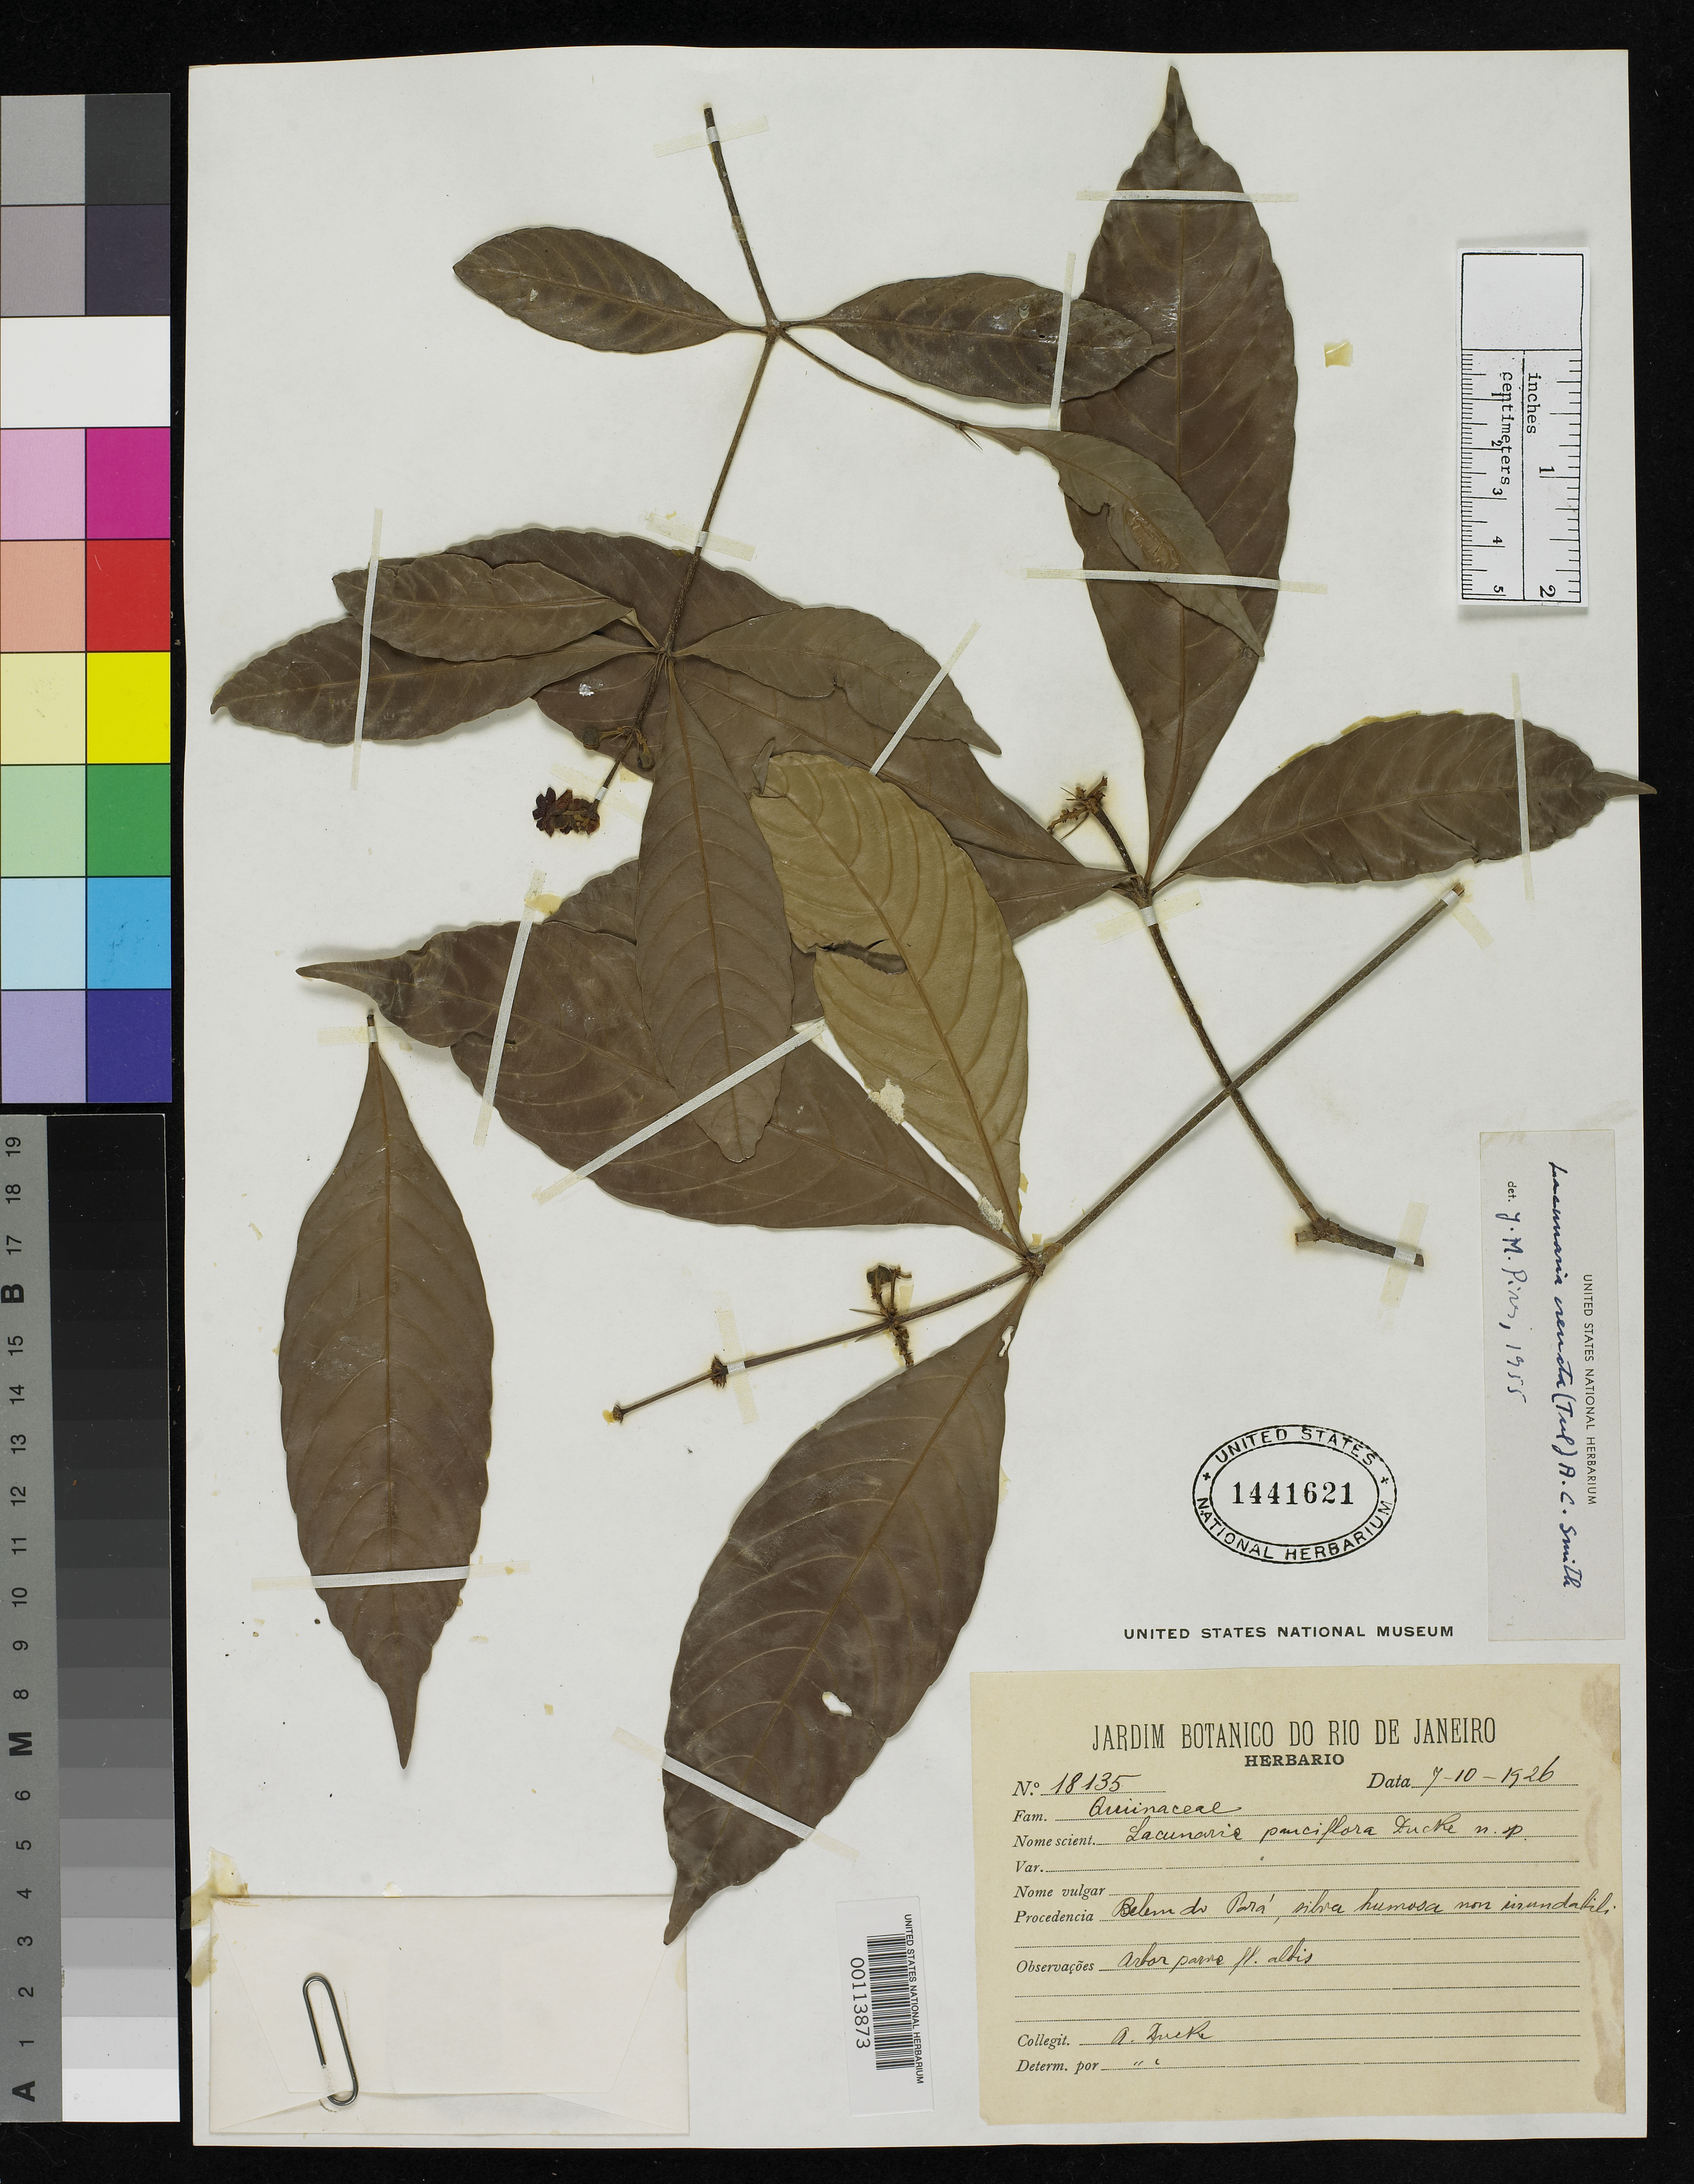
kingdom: Plantae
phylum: Tracheophyta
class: Magnoliopsida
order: Malpighiales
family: Quiinaceae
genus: Lacunaria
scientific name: Lacunaria pauciflora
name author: Ducke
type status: Isosyntype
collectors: A. Ducke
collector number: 18135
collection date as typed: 07 Oct 1926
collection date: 1926-10-07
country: Brazil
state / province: Pará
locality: Belem.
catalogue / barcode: US 1441621